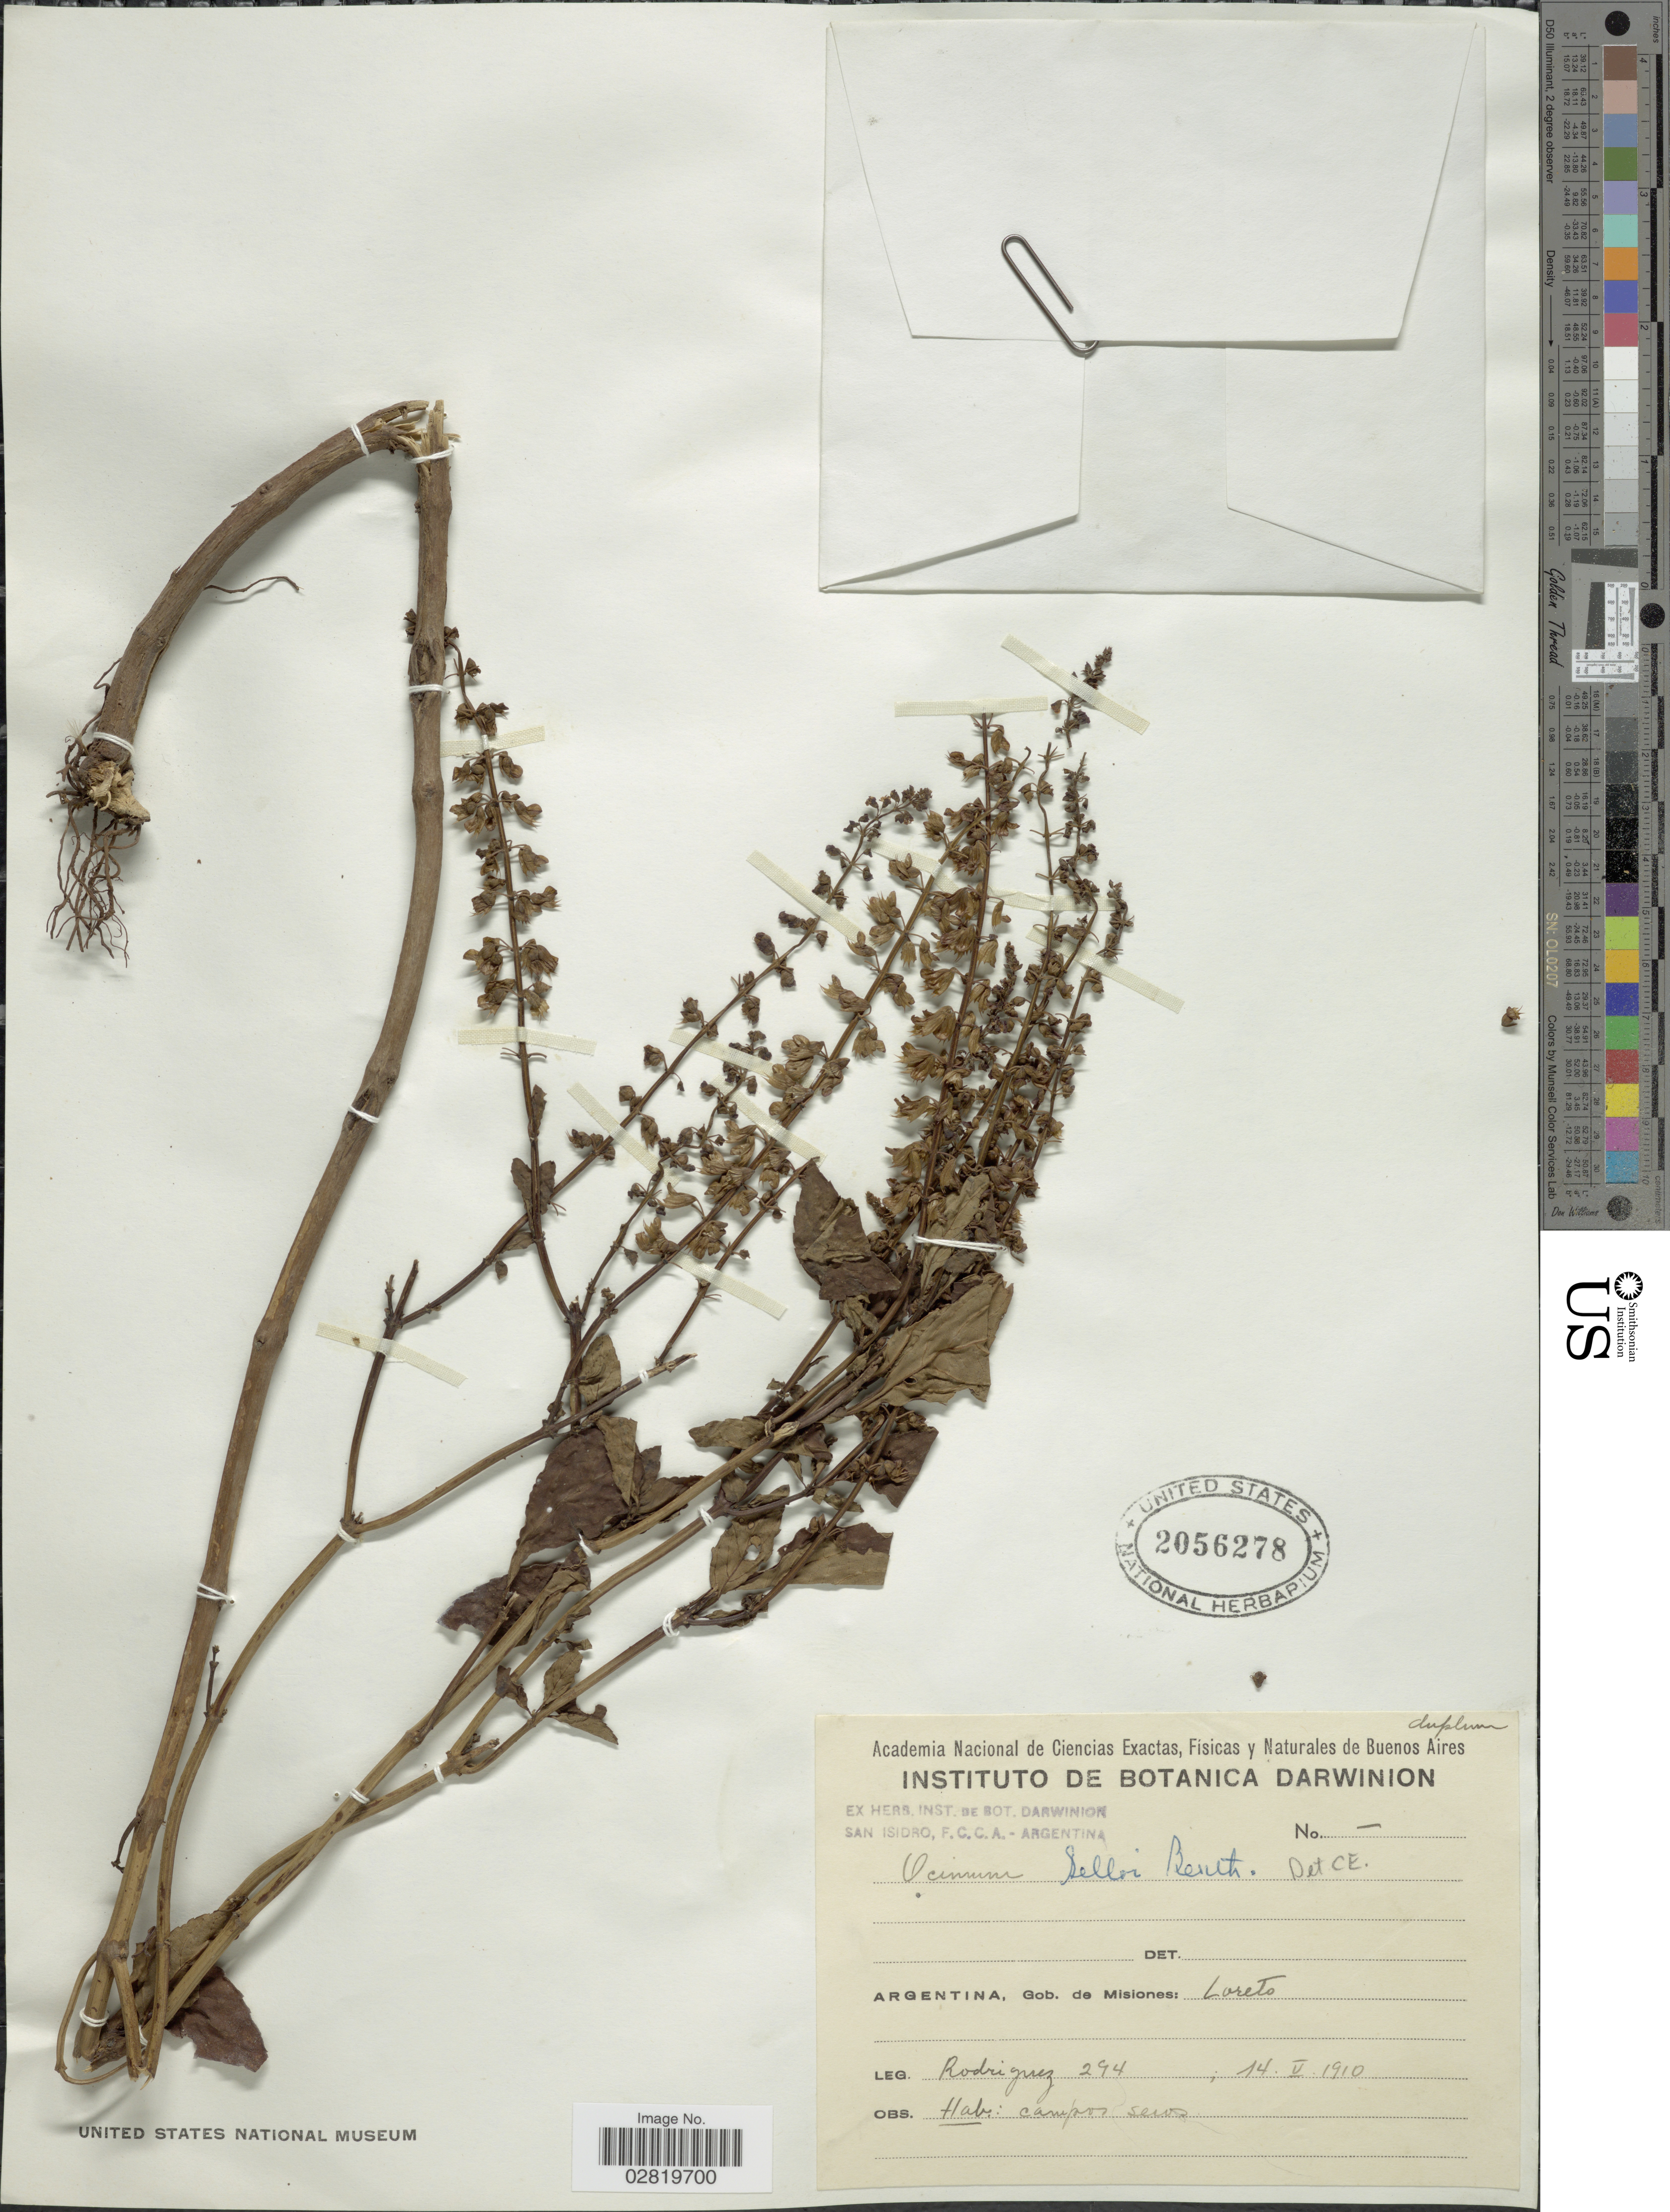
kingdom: Plantae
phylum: Tracheophyta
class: Magnoliopsida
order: Lamiales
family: Lamiaceae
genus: Ocimum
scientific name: Ocimum selloi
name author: Benth.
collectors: Rodriguez, --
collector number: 294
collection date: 1910-05-14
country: Argentina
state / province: Misiones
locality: Gob. de Misiones: Loreto.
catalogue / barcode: US 2056278